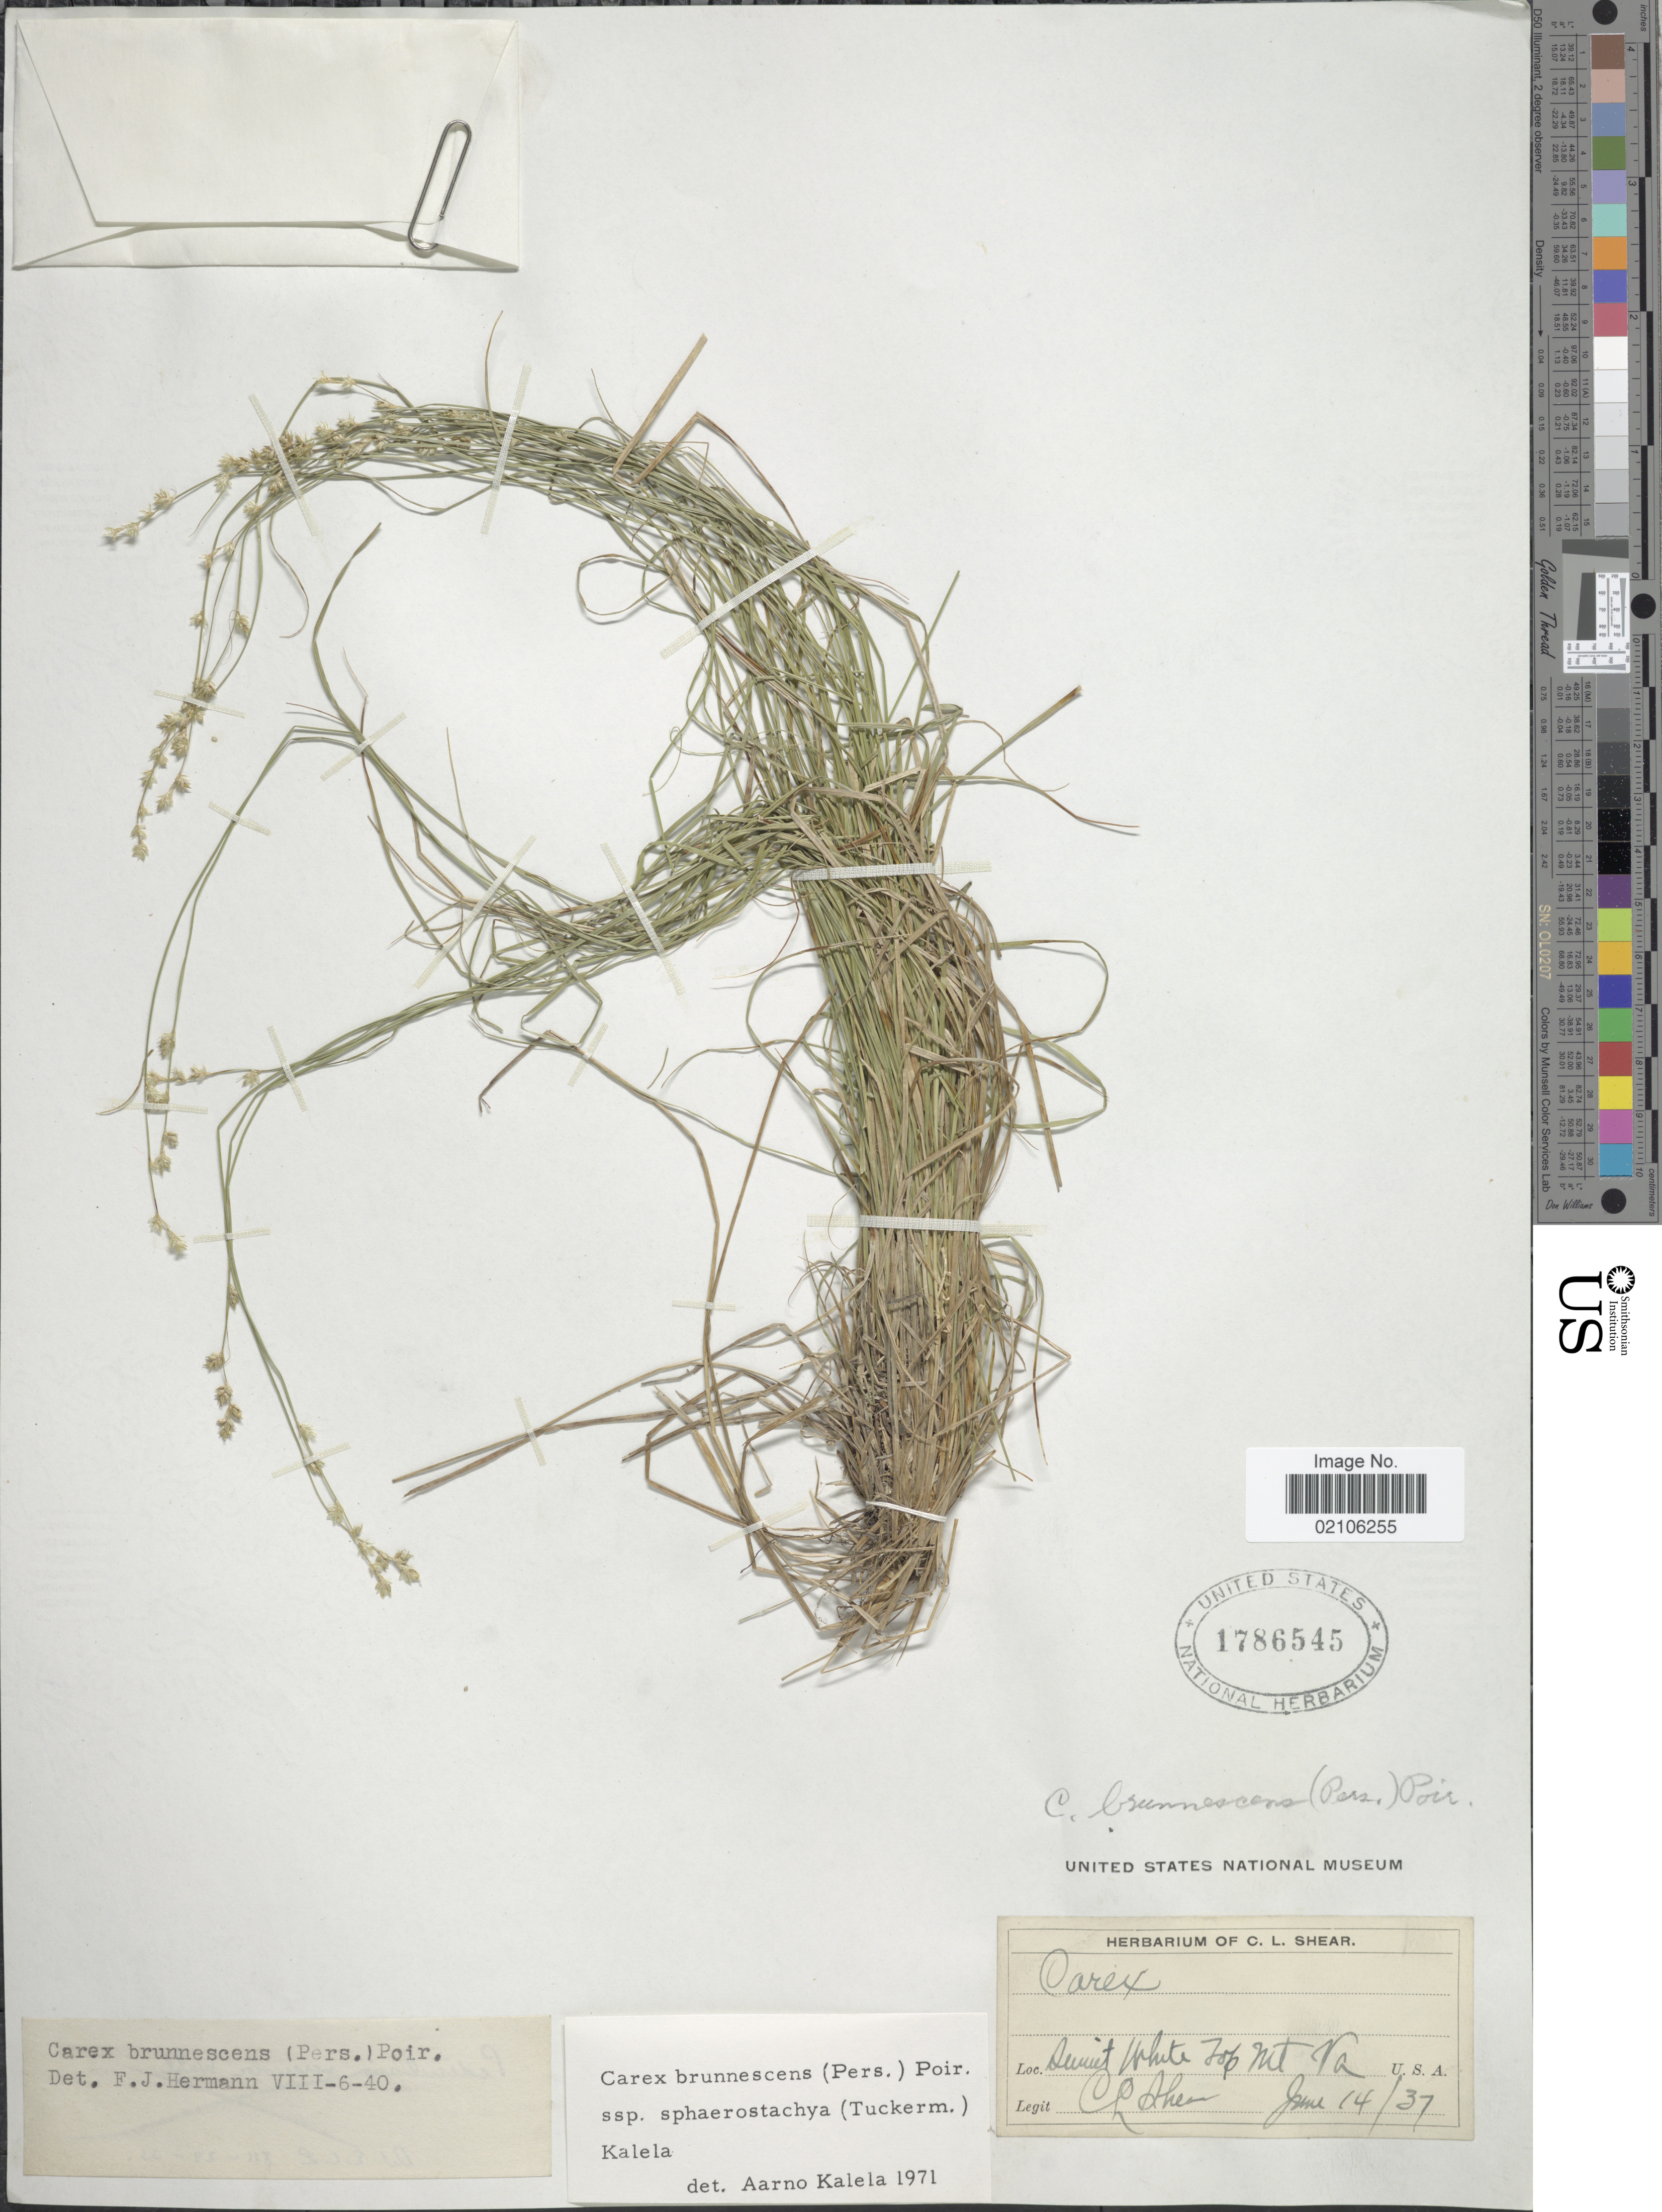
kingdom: Plantae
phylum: Tracheophyta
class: Liliopsida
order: Poales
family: Cyperaceae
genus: Carex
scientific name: Carex brunnescens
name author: (Pers.) Poir.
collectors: C. L. Shear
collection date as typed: Transcribed d/m/y: 14/6/37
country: United States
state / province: Virginia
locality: Summit White Top Mt.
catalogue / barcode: US 1786545